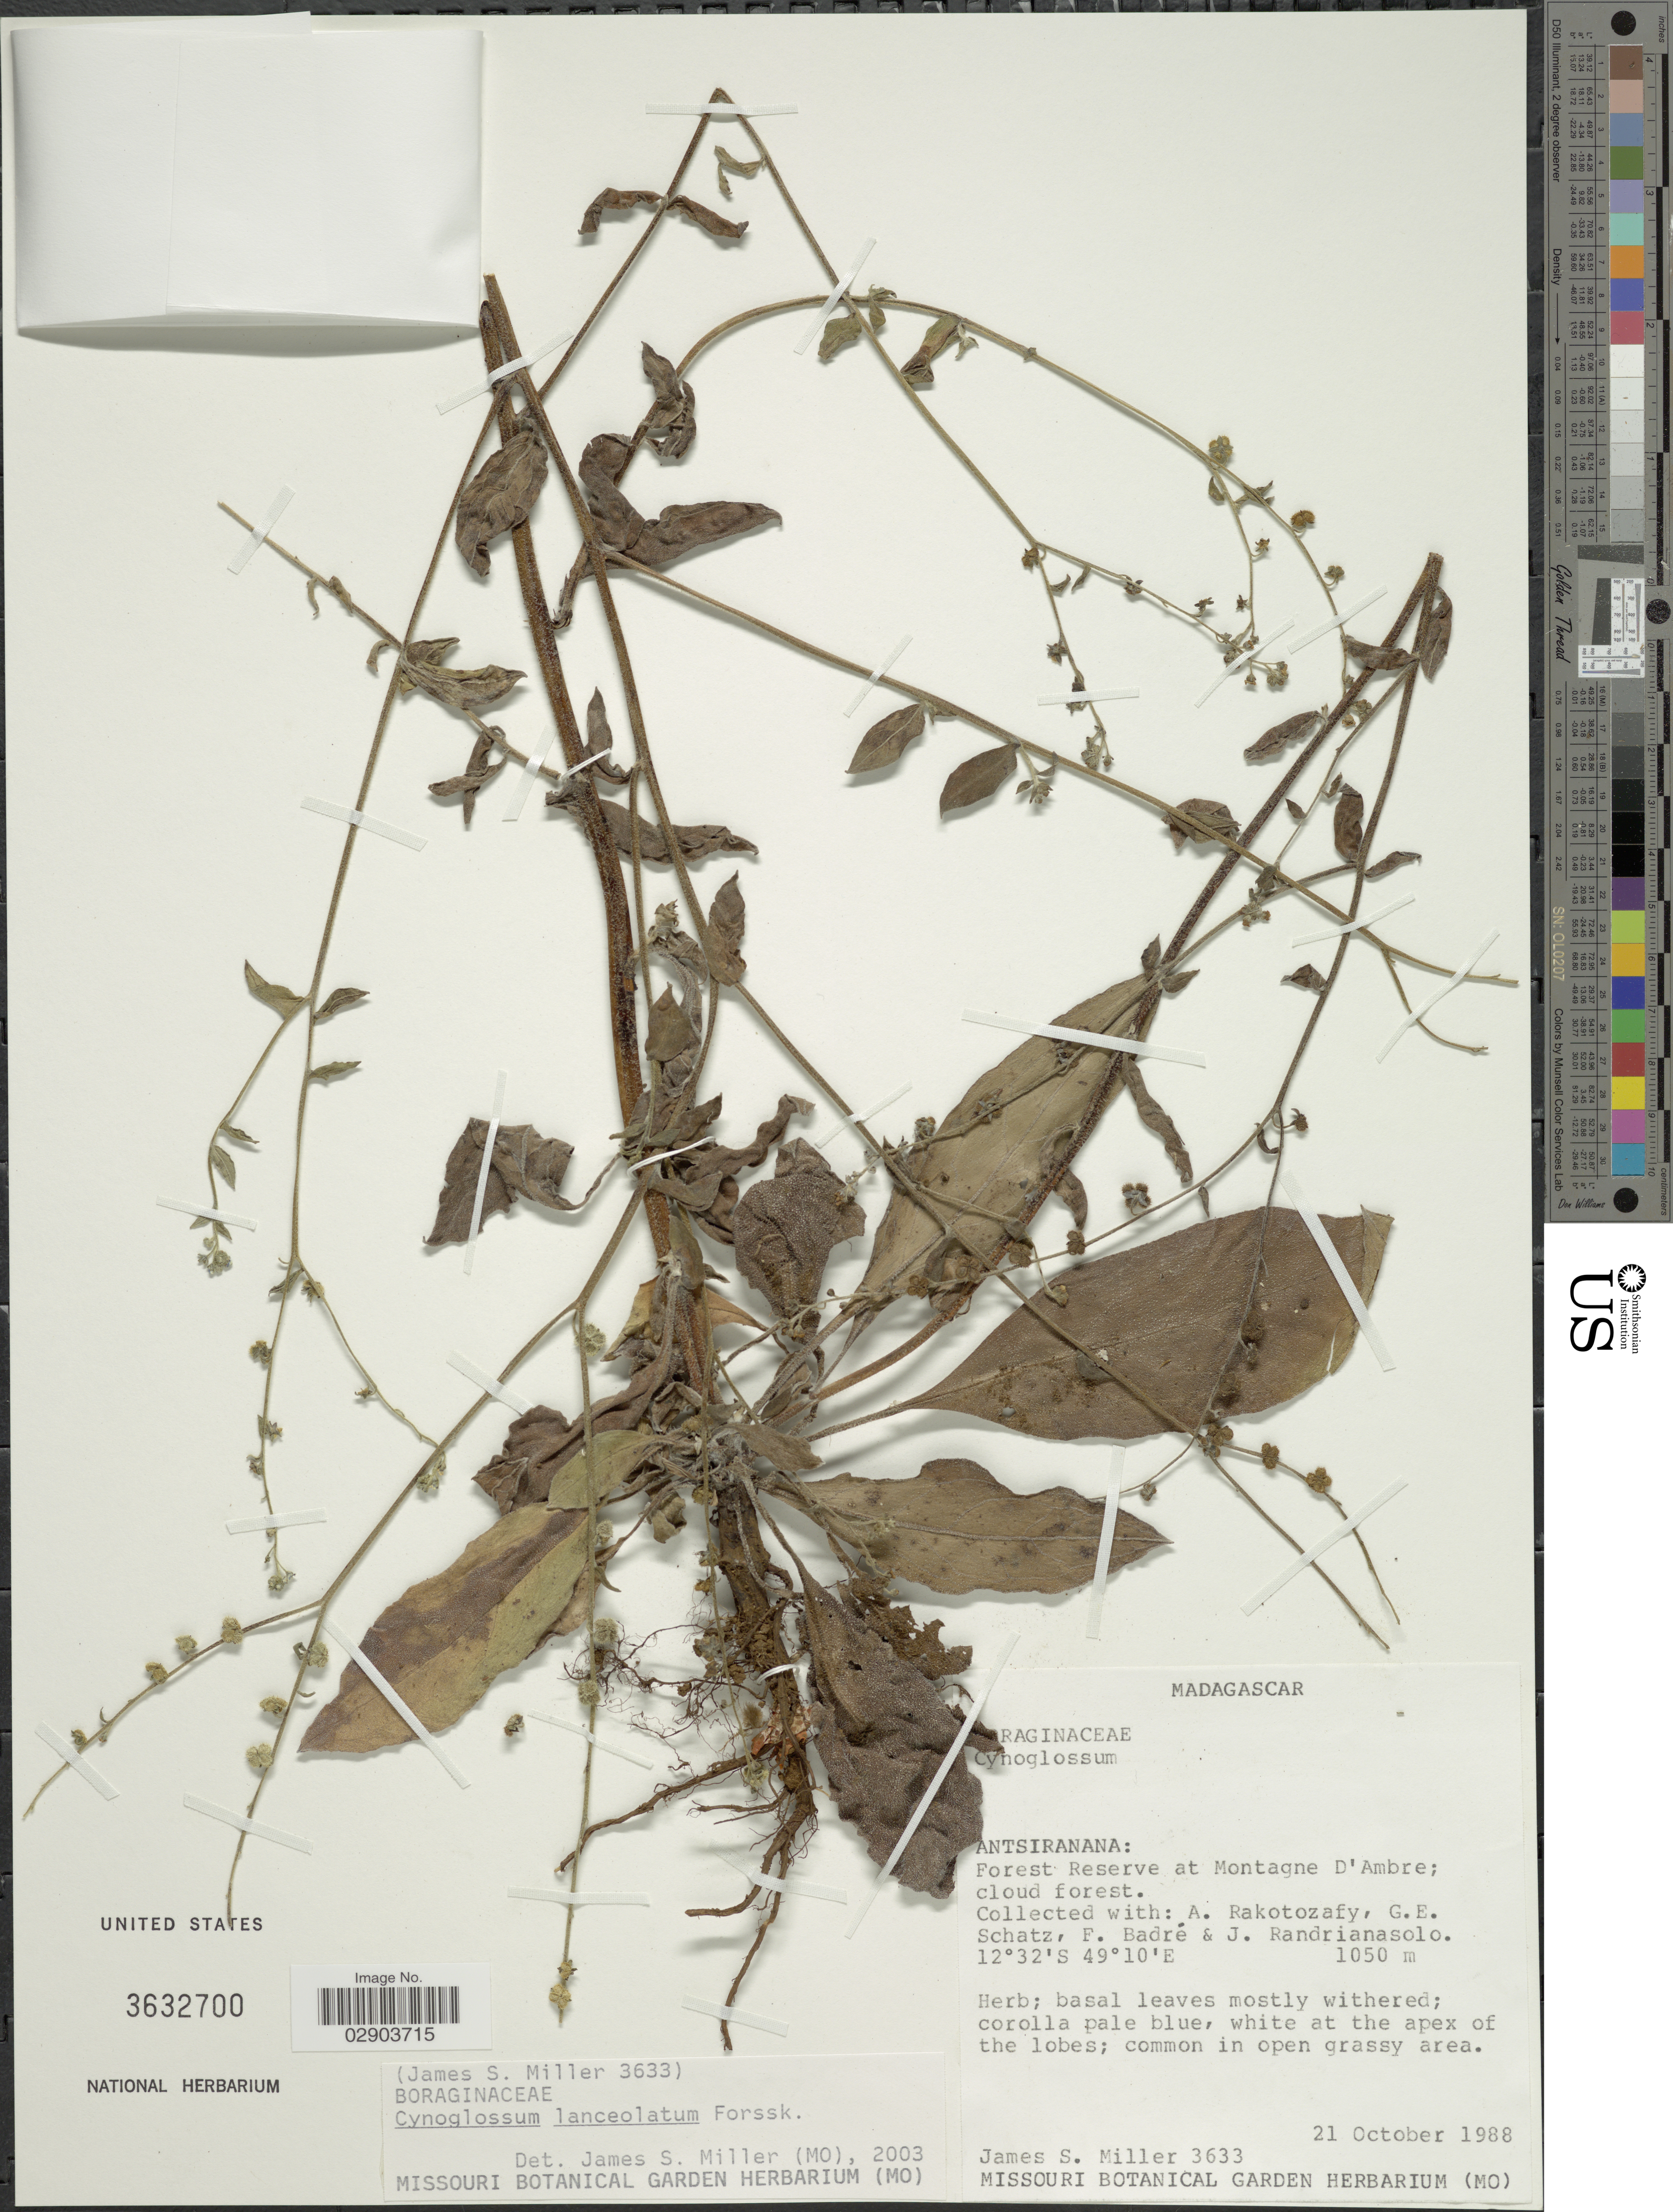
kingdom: Plantae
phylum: Tracheophyta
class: Magnoliopsida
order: Boraginales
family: Boraginaceae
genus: Cynoglossum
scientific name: Cynoglossum lanceolatum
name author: Forssk.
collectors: J. S. Miller, A. Rakotozafy, G. Schatz, F. Badré & J. Randrianasolo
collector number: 3633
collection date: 1988-10-21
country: Madagascar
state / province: Diana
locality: Antsiranana: Forest Reserve at Montagne D'Ambre, cloud forest.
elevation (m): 1050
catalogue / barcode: US 3632700